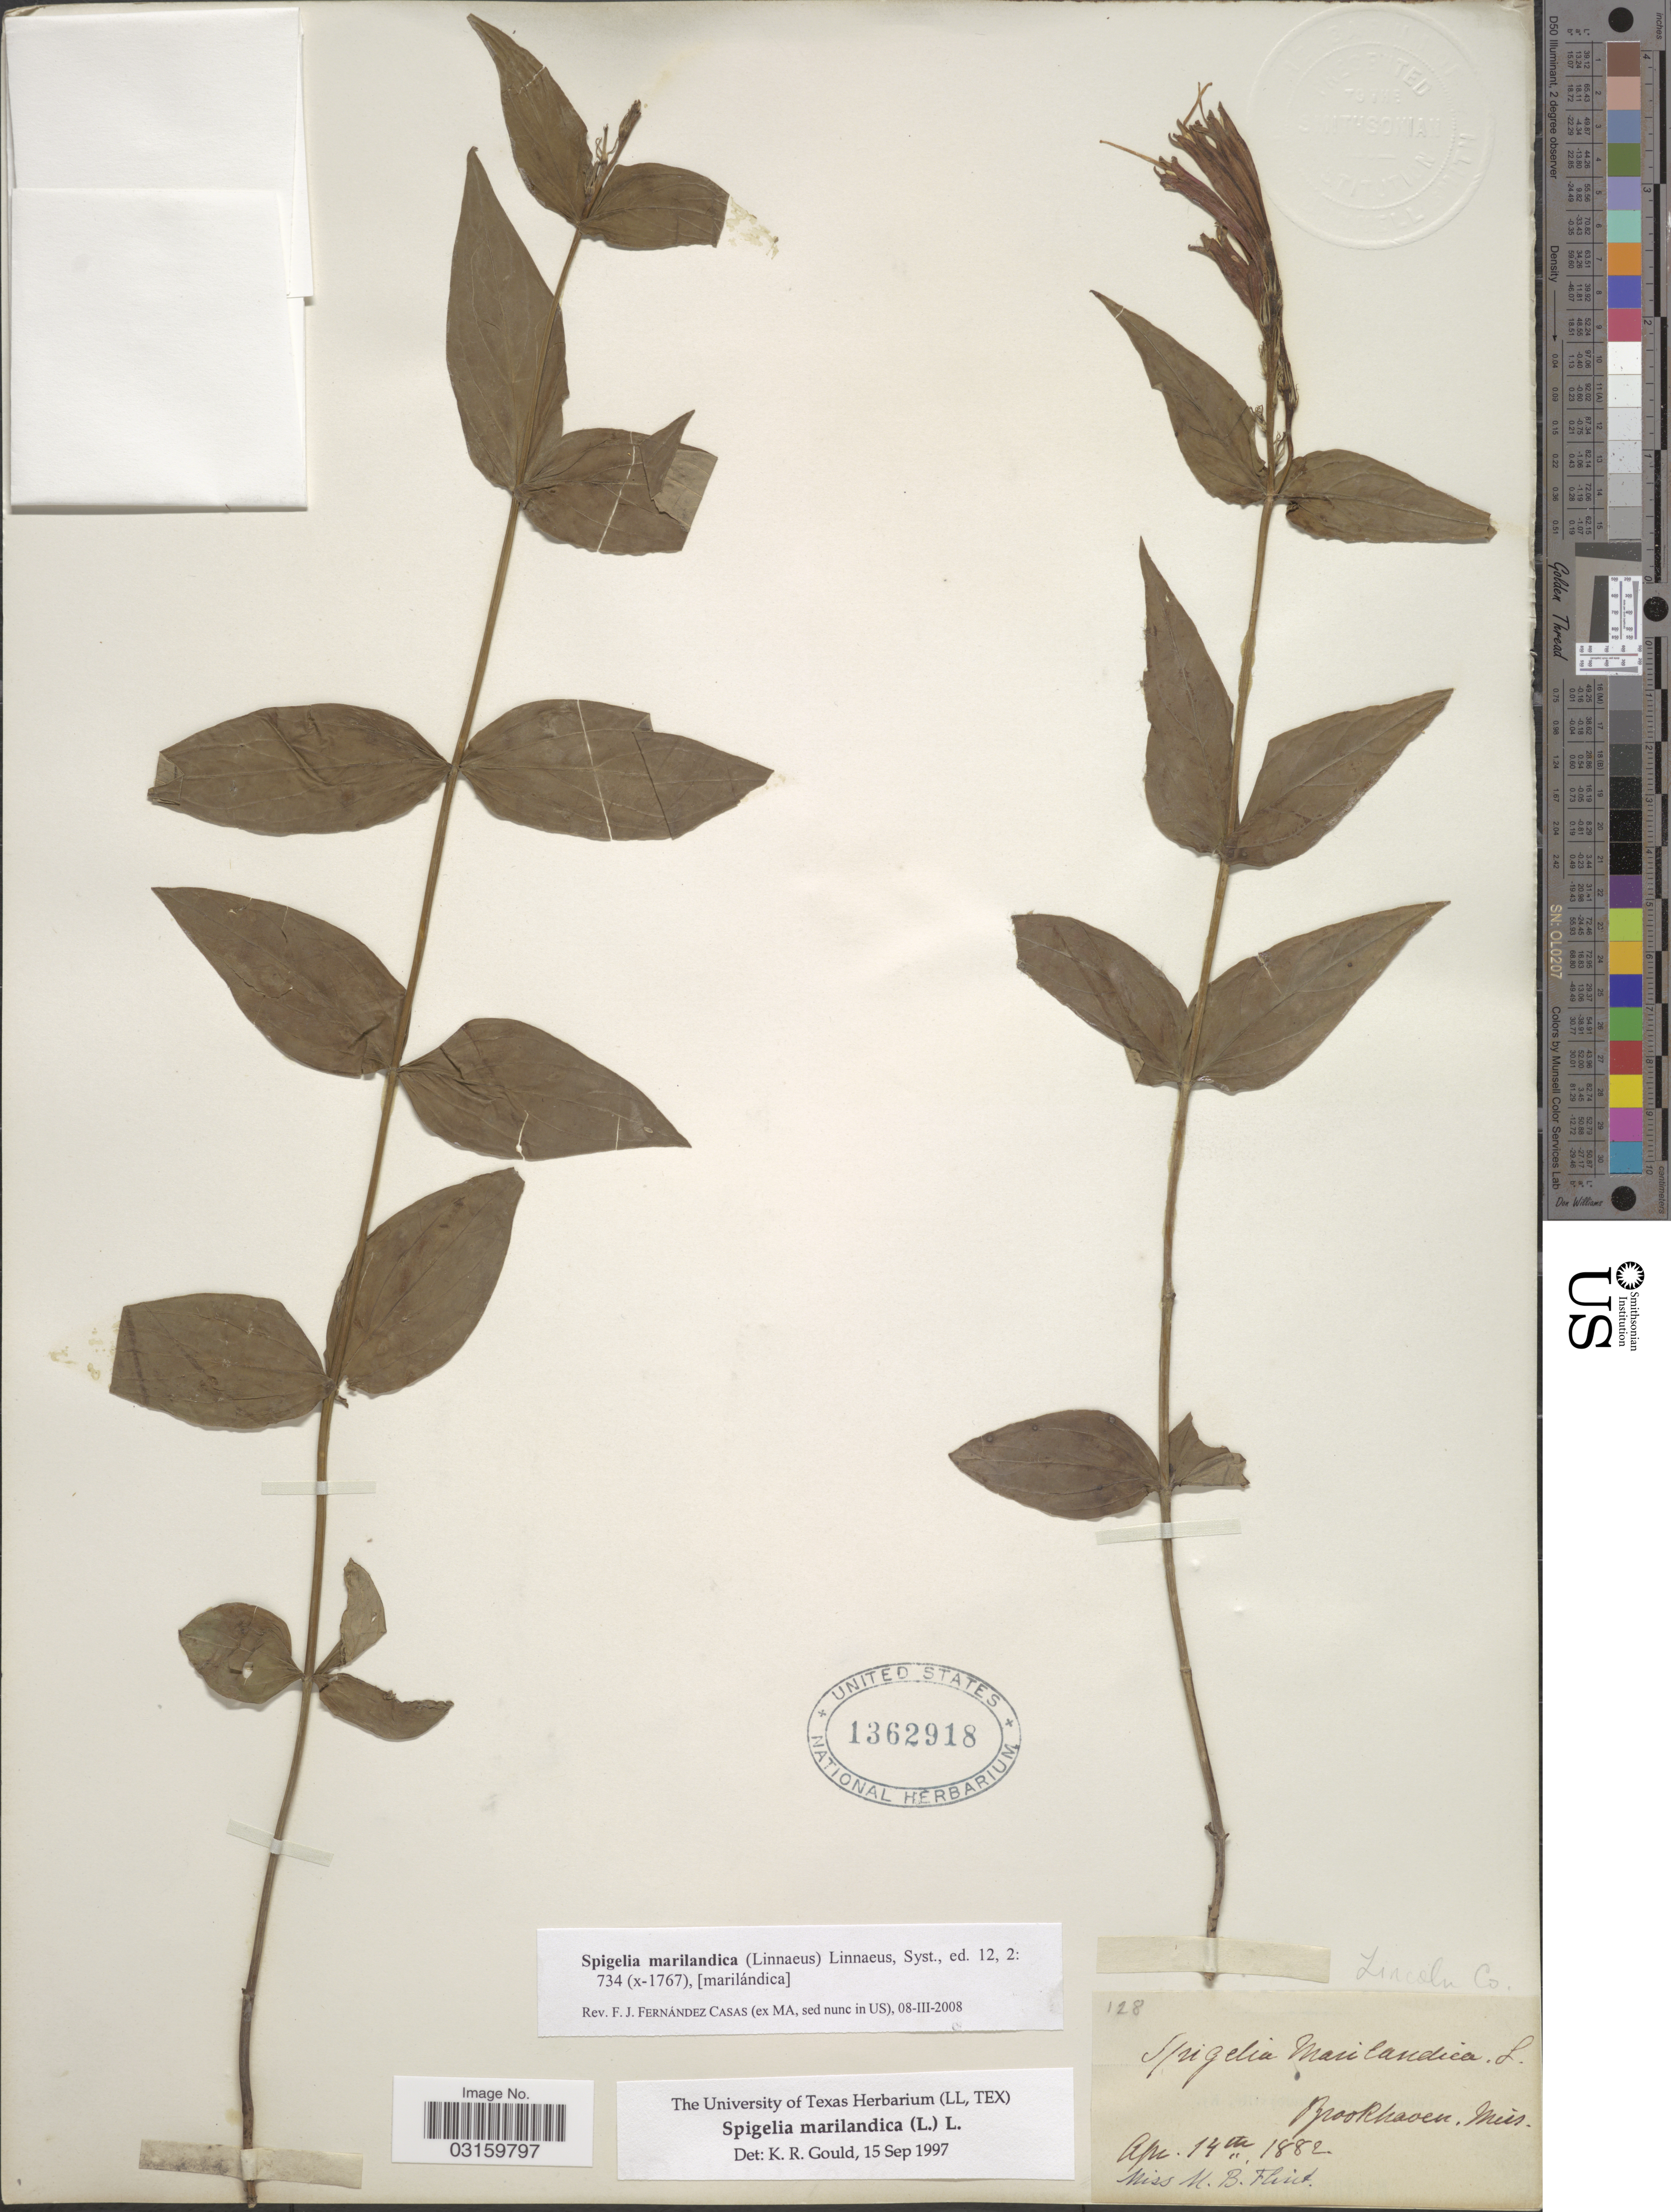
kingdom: Plantae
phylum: Tracheophyta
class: Magnoliopsida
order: Gentianales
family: Loganiaceae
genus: Spigelia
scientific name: Spigelia marilandica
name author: (L.) L.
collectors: M. Flint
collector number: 128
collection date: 1882-04-14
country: United States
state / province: Mississippi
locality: Brookhaven, Lincoln Co.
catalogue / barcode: US 1362918